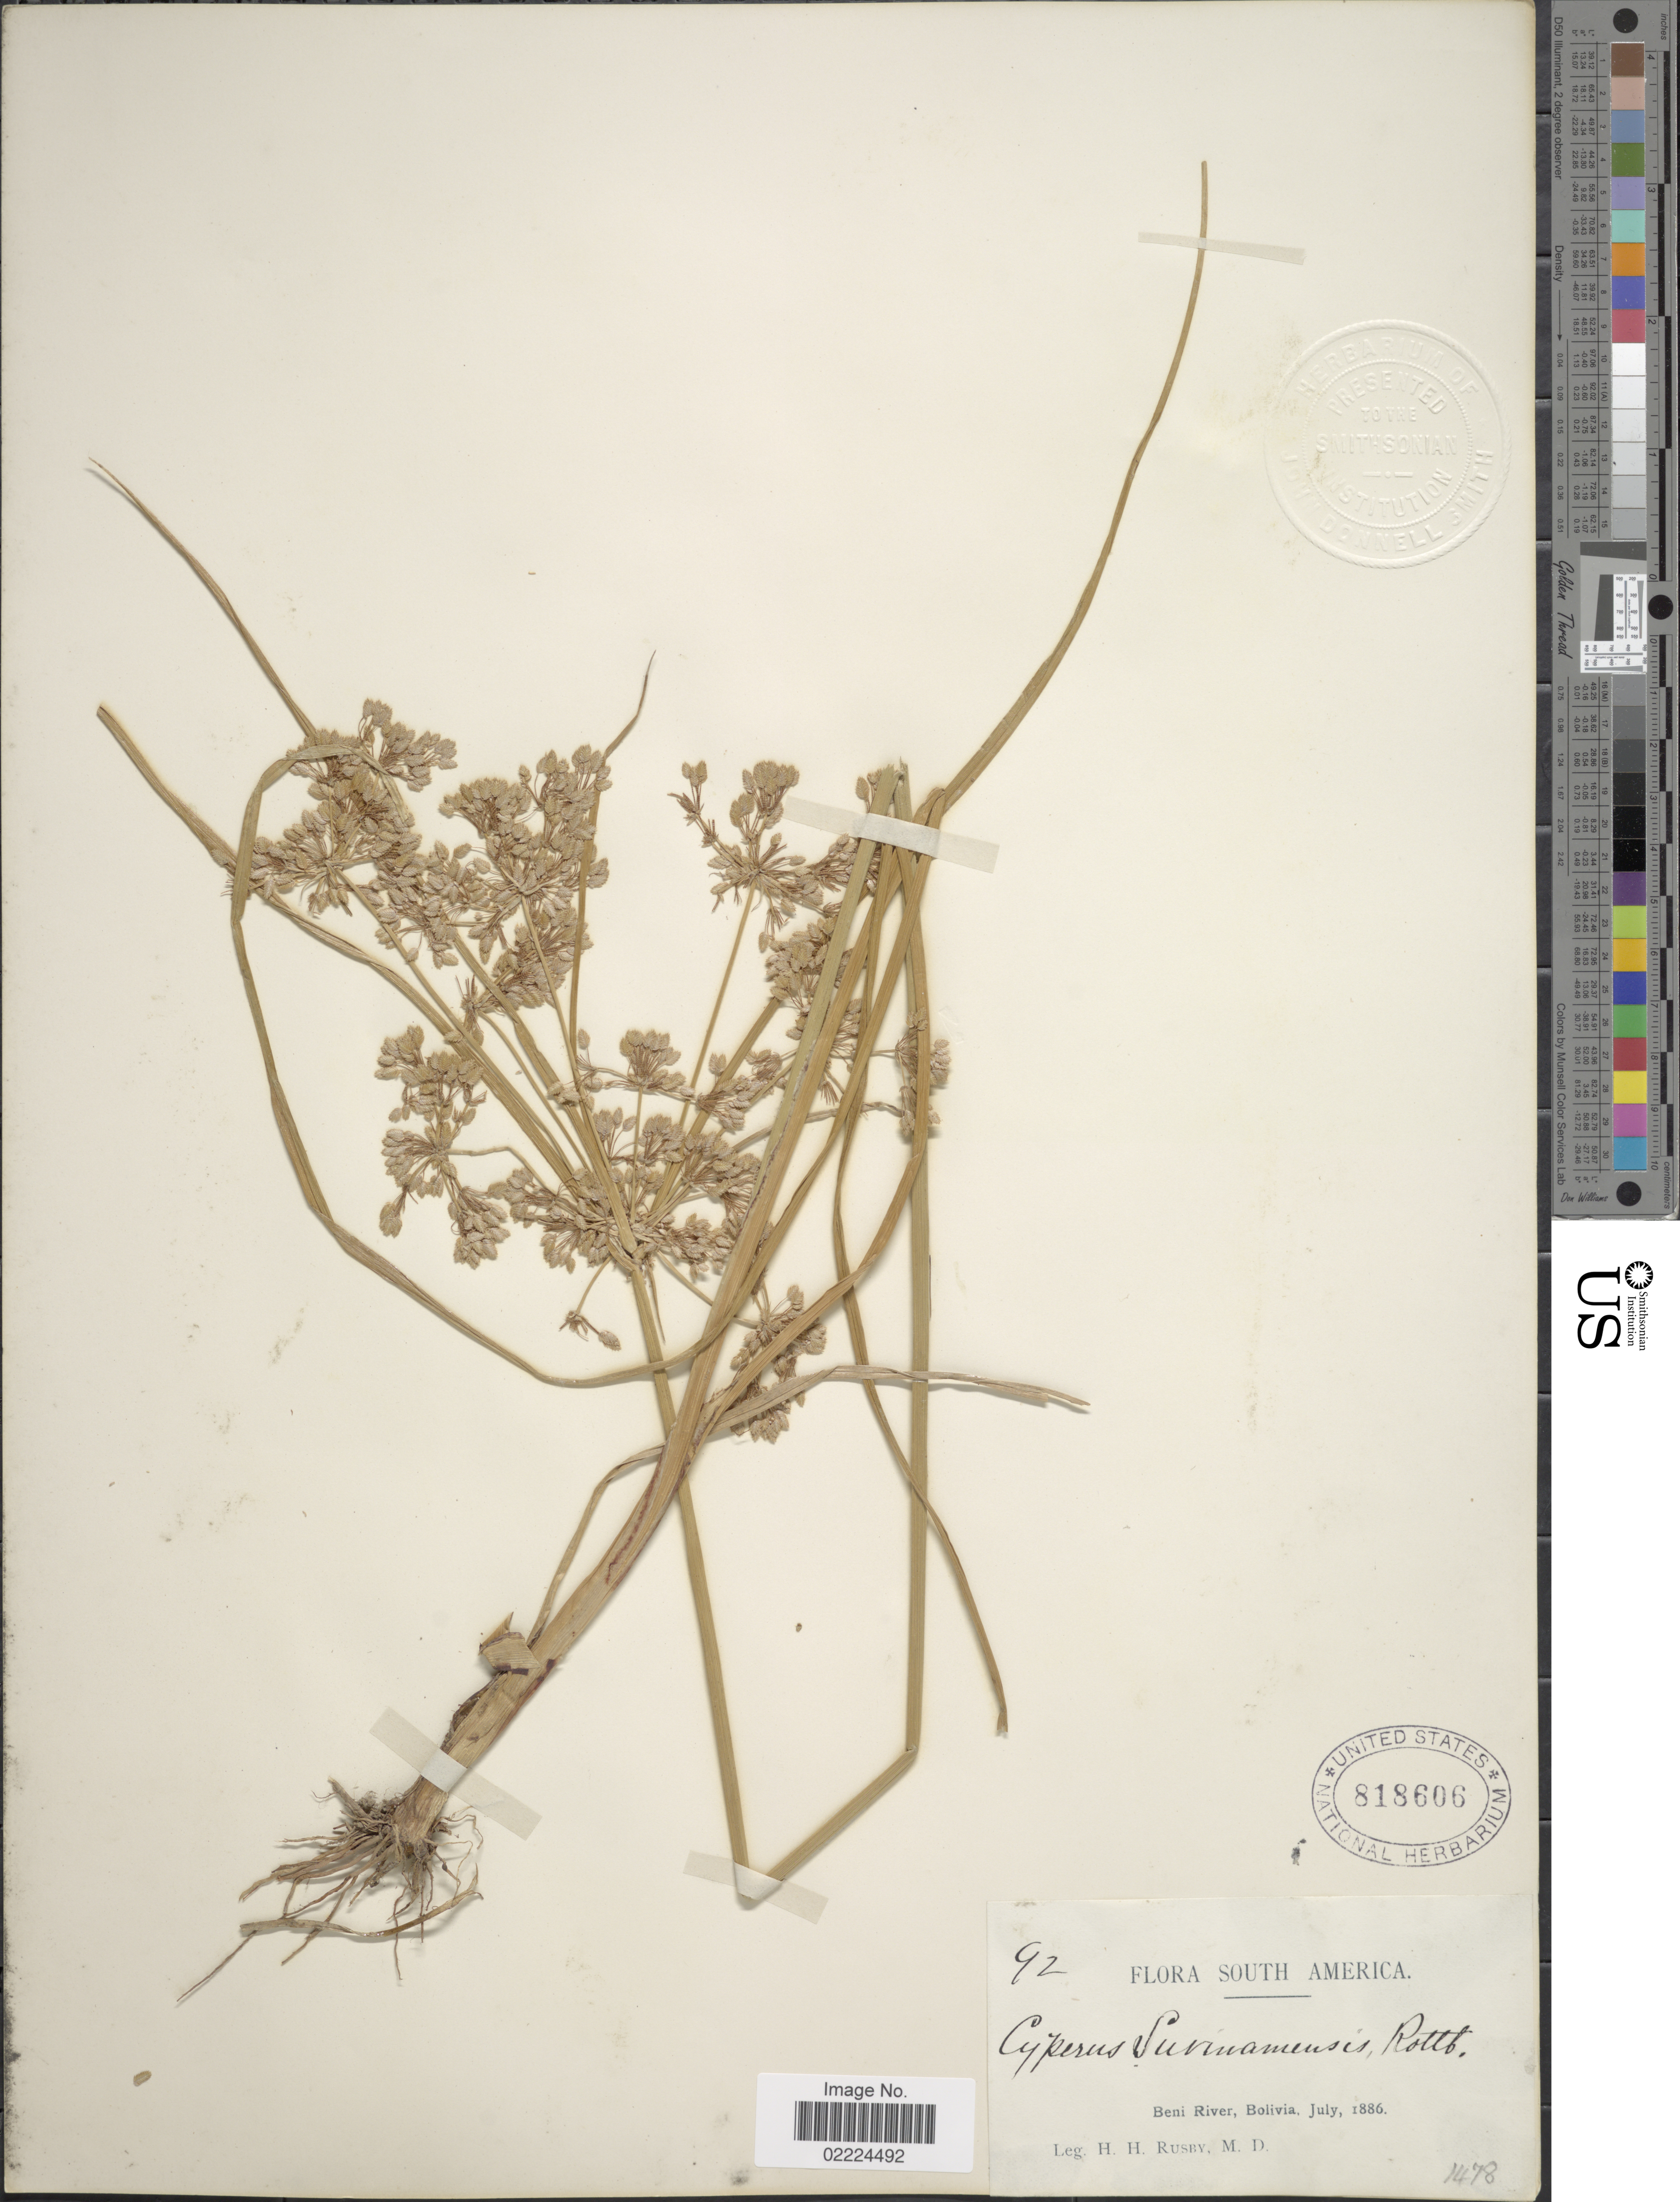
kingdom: Plantae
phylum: Tracheophyta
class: Liliopsida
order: Poales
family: Cyperaceae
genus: Cyperus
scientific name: Cyperus surinamensis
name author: Rottb.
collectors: H. H. Rusby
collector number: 1478/92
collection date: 1886-07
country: Bolivia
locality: Beni River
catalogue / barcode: US 818606